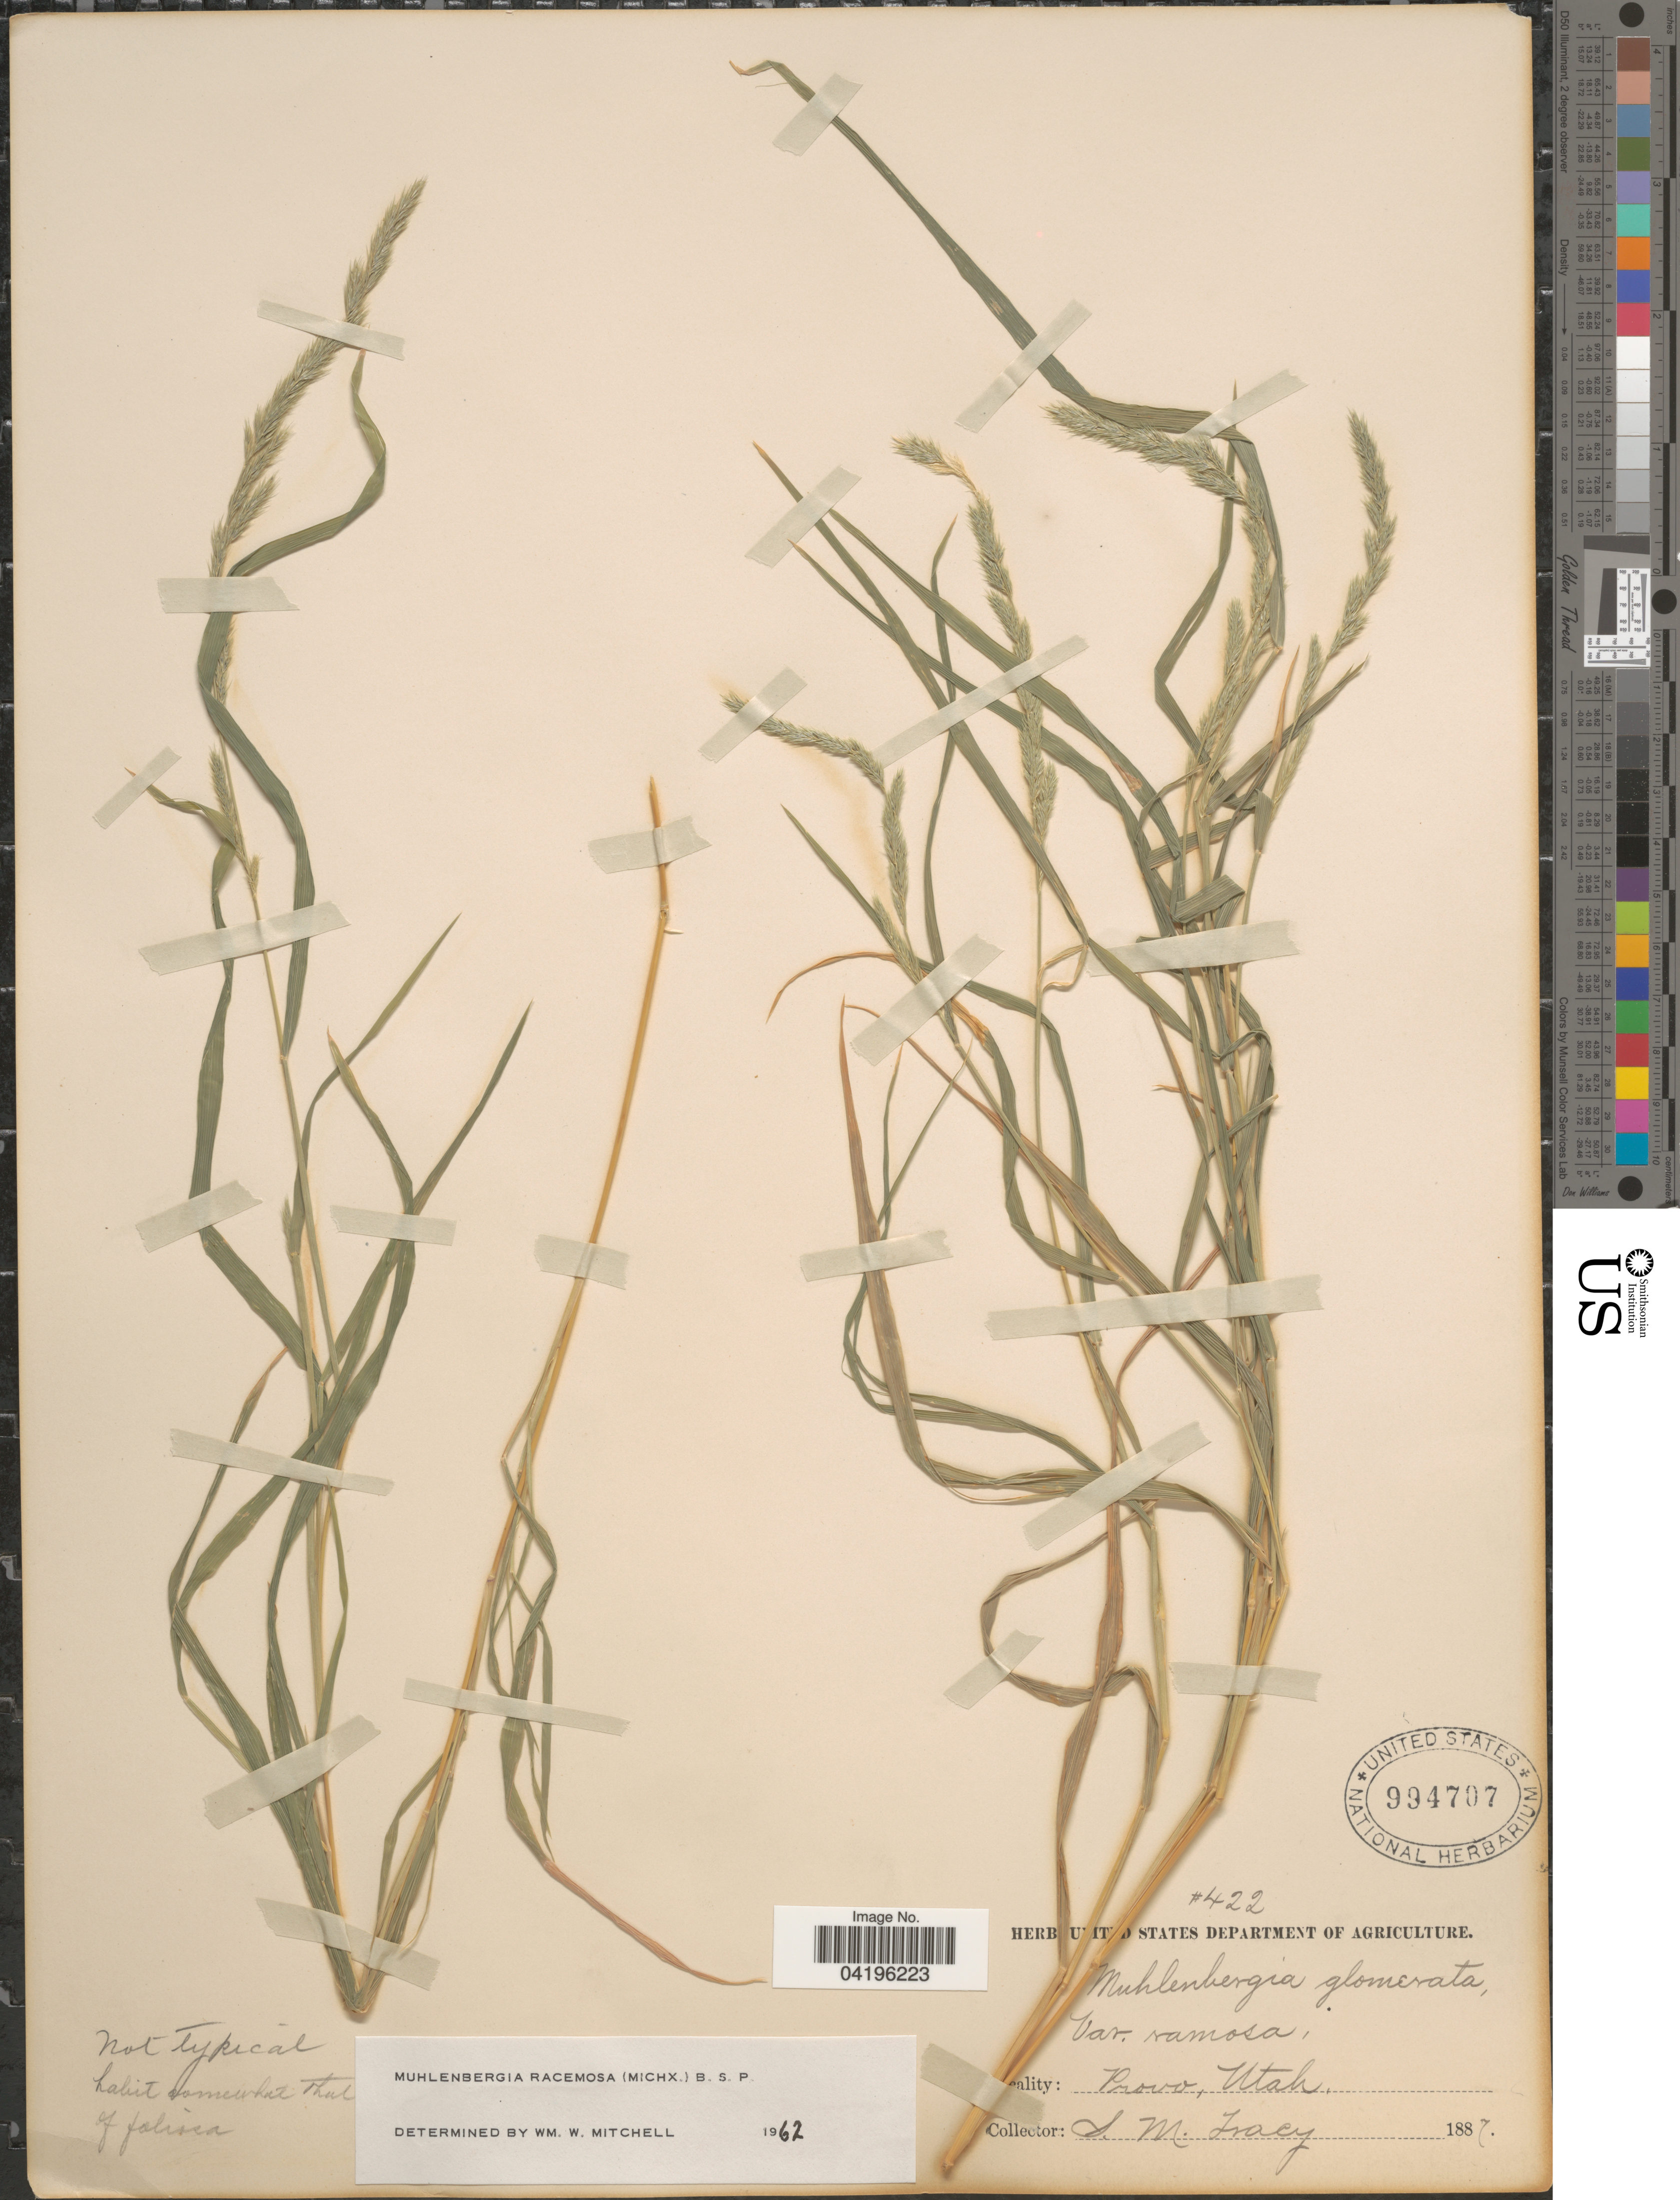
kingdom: Plantae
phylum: Tracheophyta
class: Liliopsida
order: Poales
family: Poaceae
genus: Muhlenbergia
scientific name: Muhlenbergia racemosa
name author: (Michx.) Britton et al.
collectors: S. M. Tracy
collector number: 422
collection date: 1887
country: United States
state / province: Utah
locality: Provo.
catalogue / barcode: US 994707